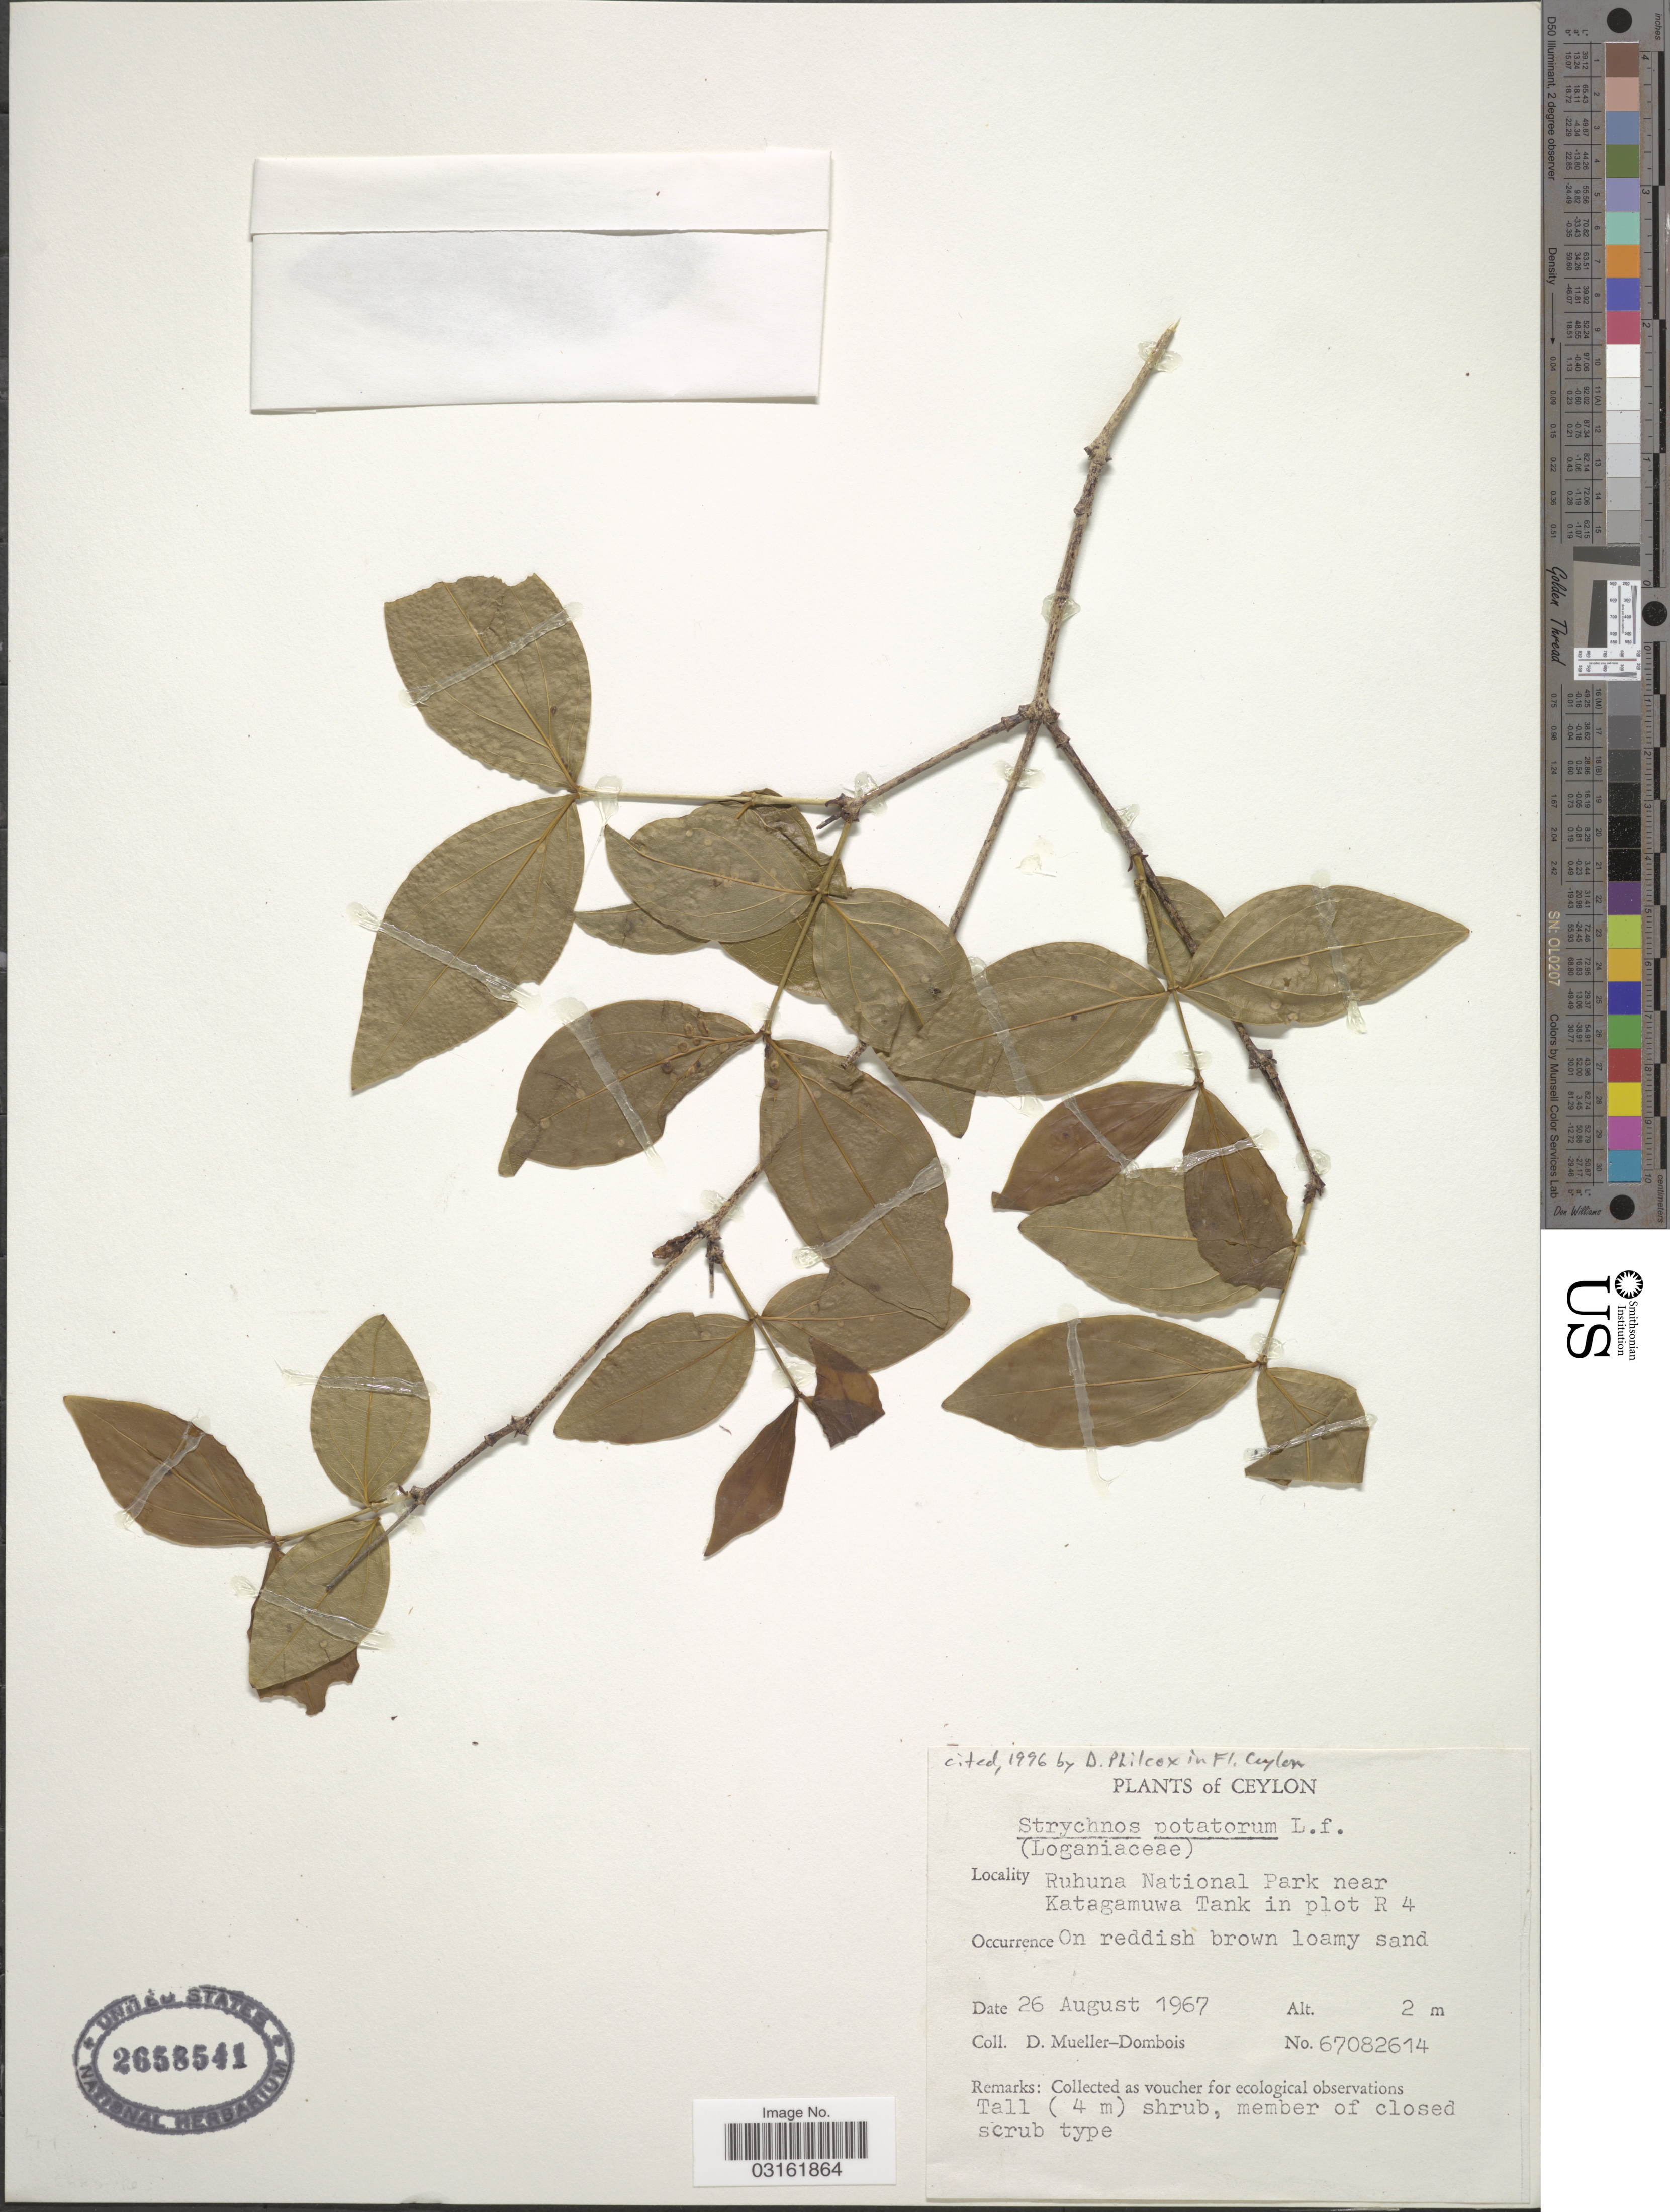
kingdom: Plantae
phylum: Tracheophyta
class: Magnoliopsida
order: Gentianales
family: Loganiaceae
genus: Strychnos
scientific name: Strychnos potatorum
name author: L. f.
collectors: D. Mueller-Dombois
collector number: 67082614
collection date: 1967-08-26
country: Sri Lanka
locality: Ceylon. Ruhuna National Park near Katagamuwa Tank in plot R 4.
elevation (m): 2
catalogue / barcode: US 2658541